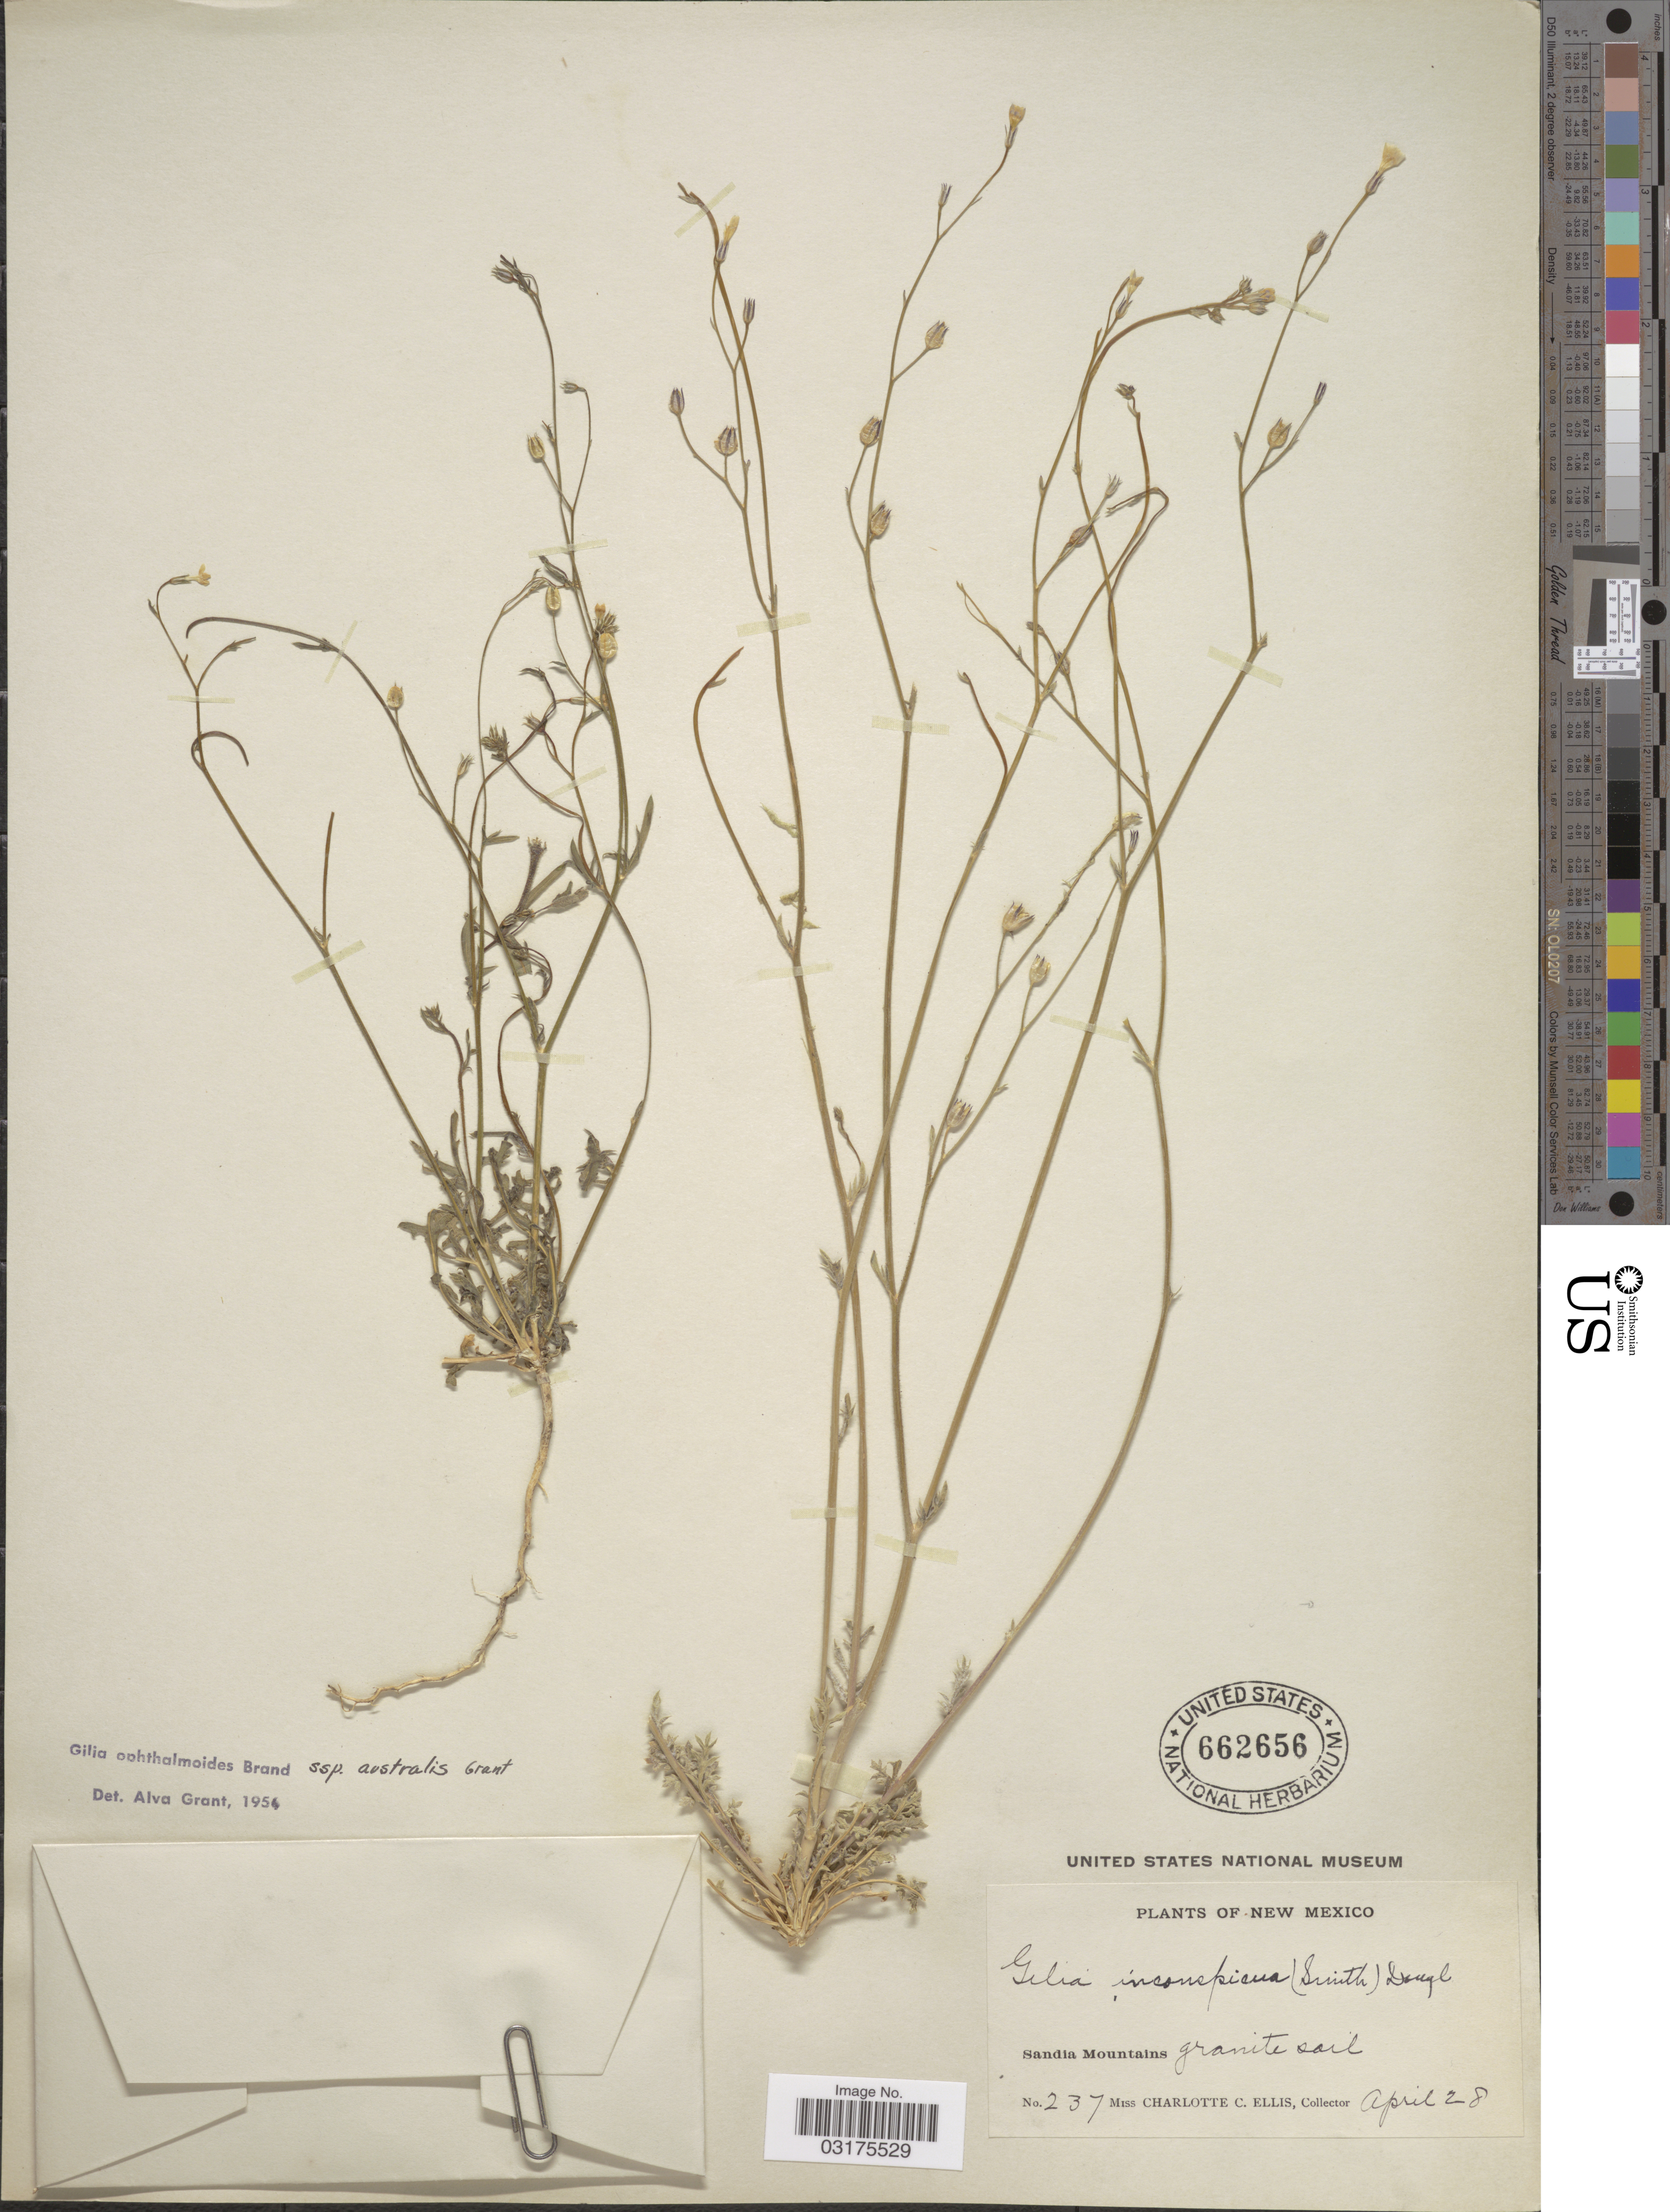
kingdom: Plantae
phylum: Tracheophyta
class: Magnoliopsida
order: Ericales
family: Polemoniaceae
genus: Gilia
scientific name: Gilia flavocincta subsp. australis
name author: A. Nelson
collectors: C. C. Ellis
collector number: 237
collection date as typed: Transcribed d/m/y: /4/28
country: United States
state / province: New Mexico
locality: Sandia Mountains, granite soil.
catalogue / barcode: US 662656